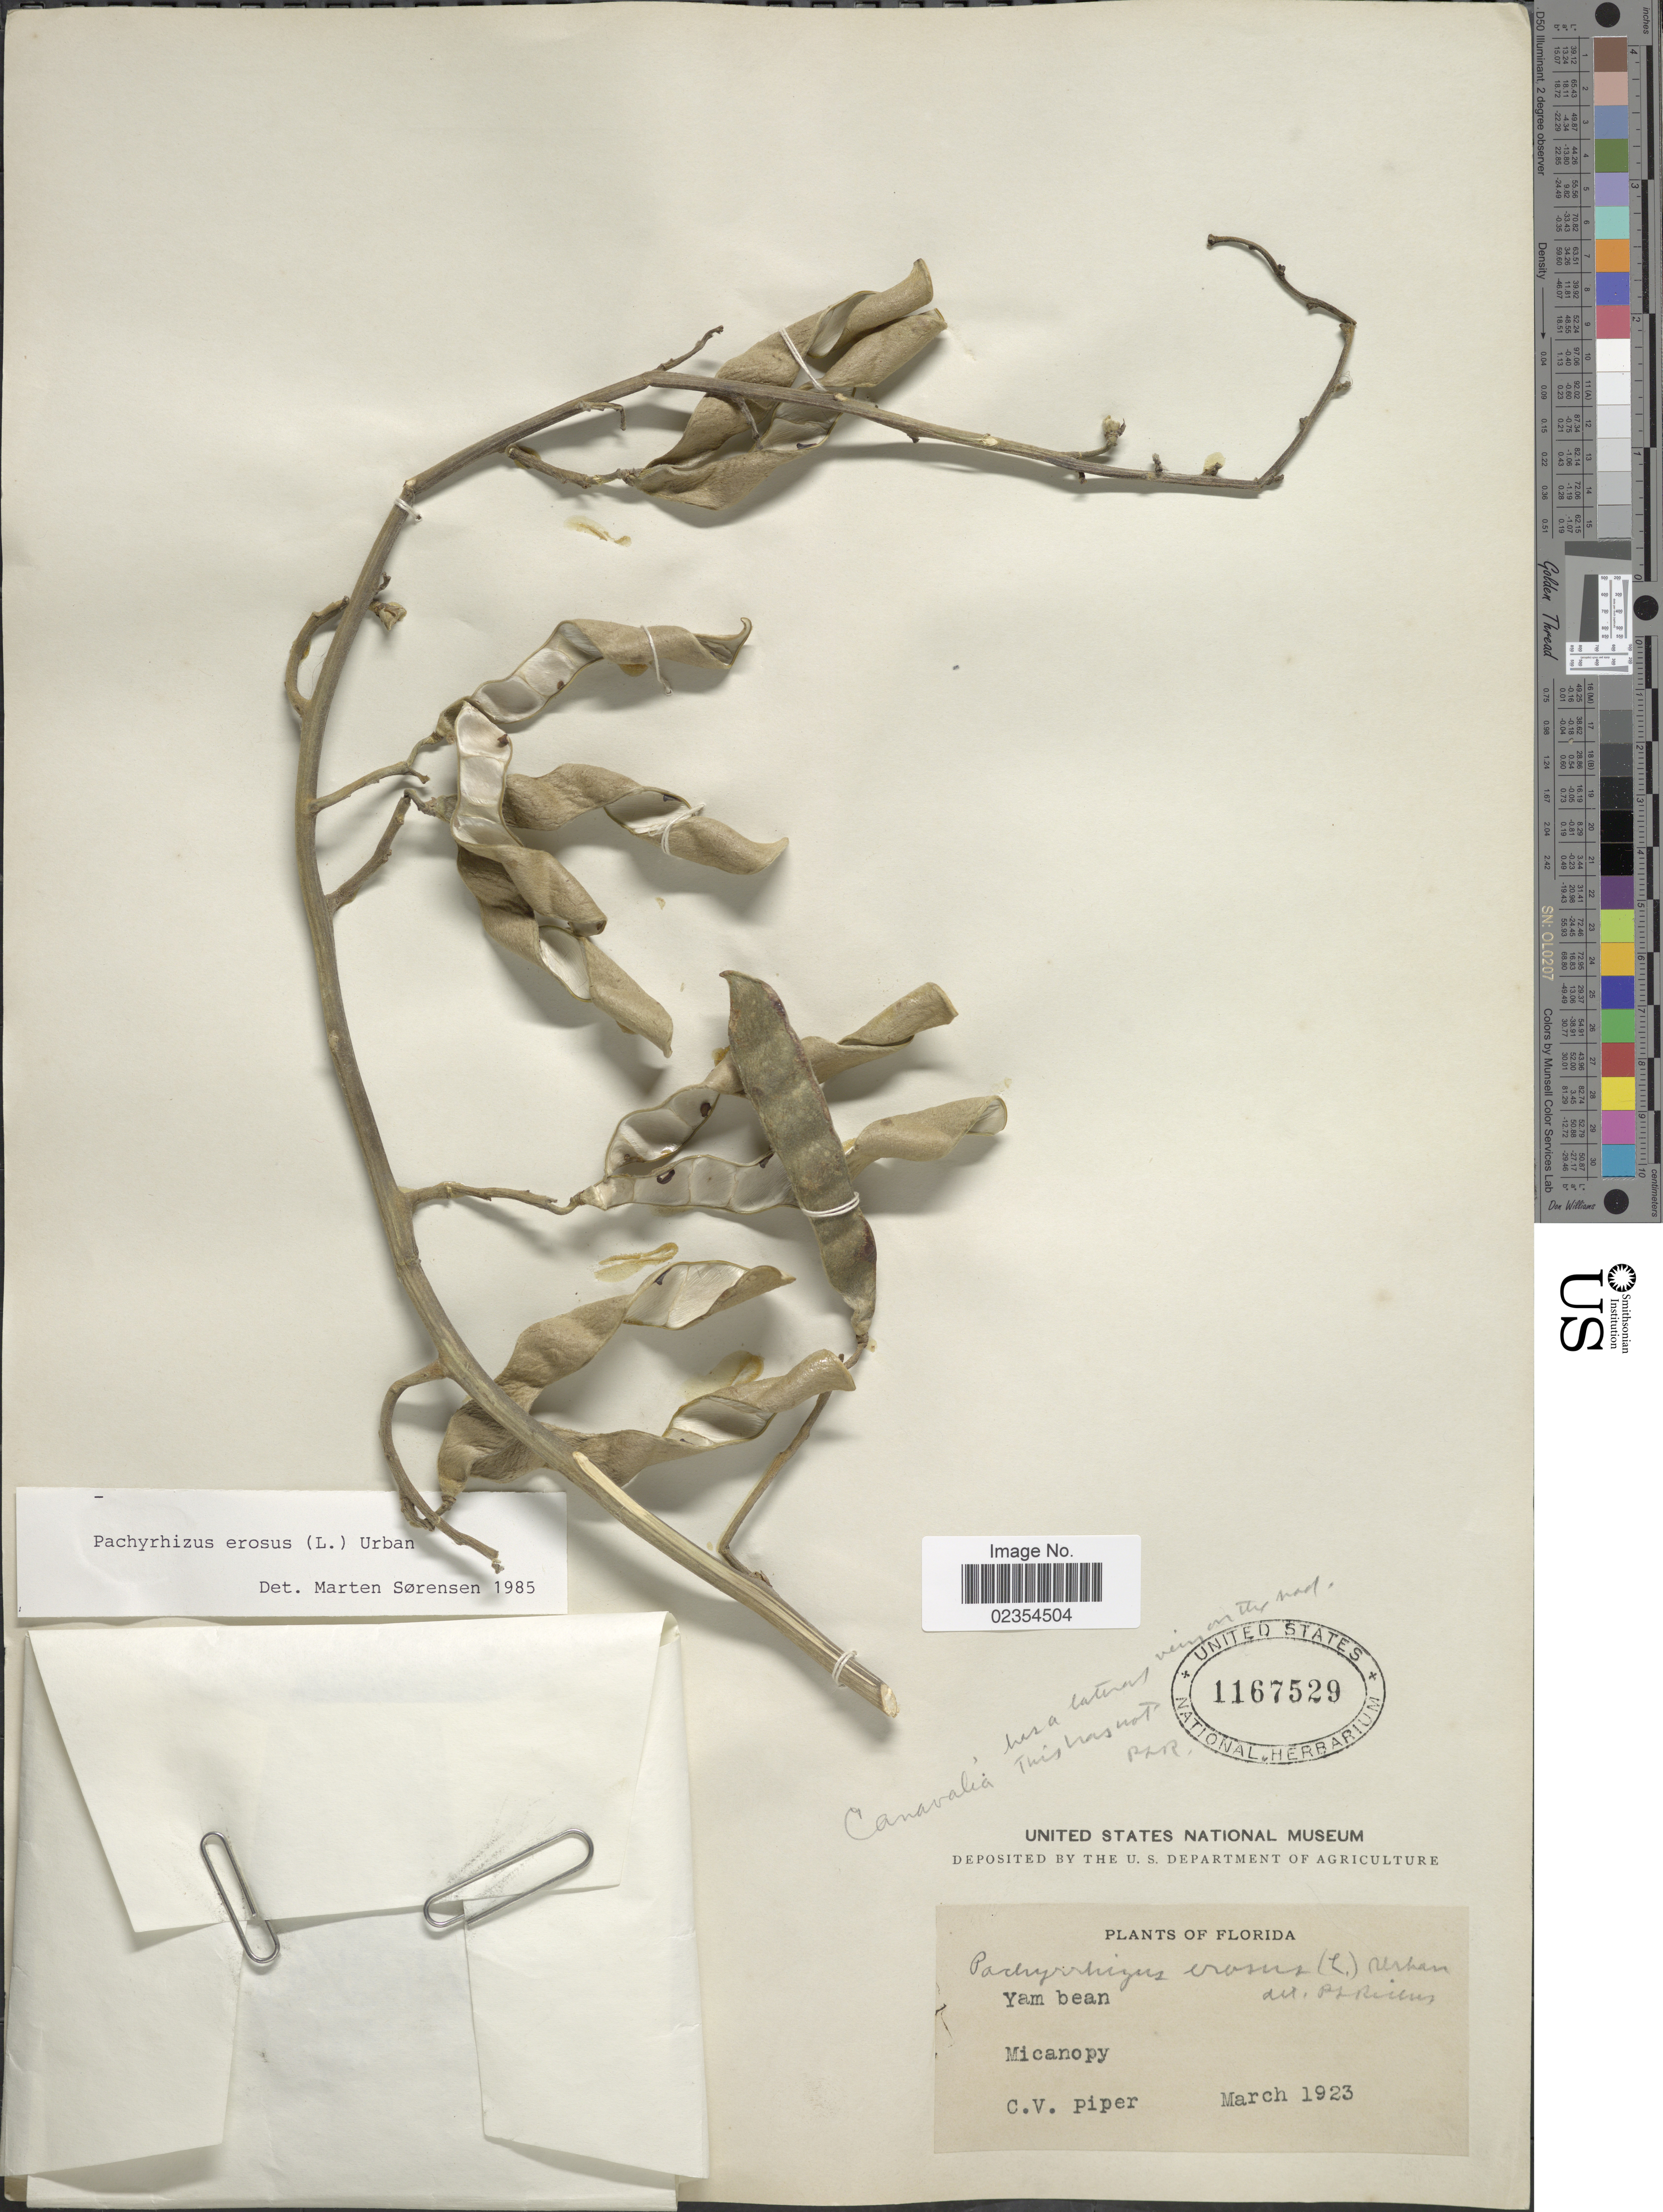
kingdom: Plantae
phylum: Tracheophyta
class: Magnoliopsida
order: Fabales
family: Fabaceae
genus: Pachyrhizus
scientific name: Pachyrhizus erosus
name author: (L.) Urb.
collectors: C. V. Piper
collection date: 1923-03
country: United States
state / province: Florida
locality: Micanopy.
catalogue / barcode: US 1167529